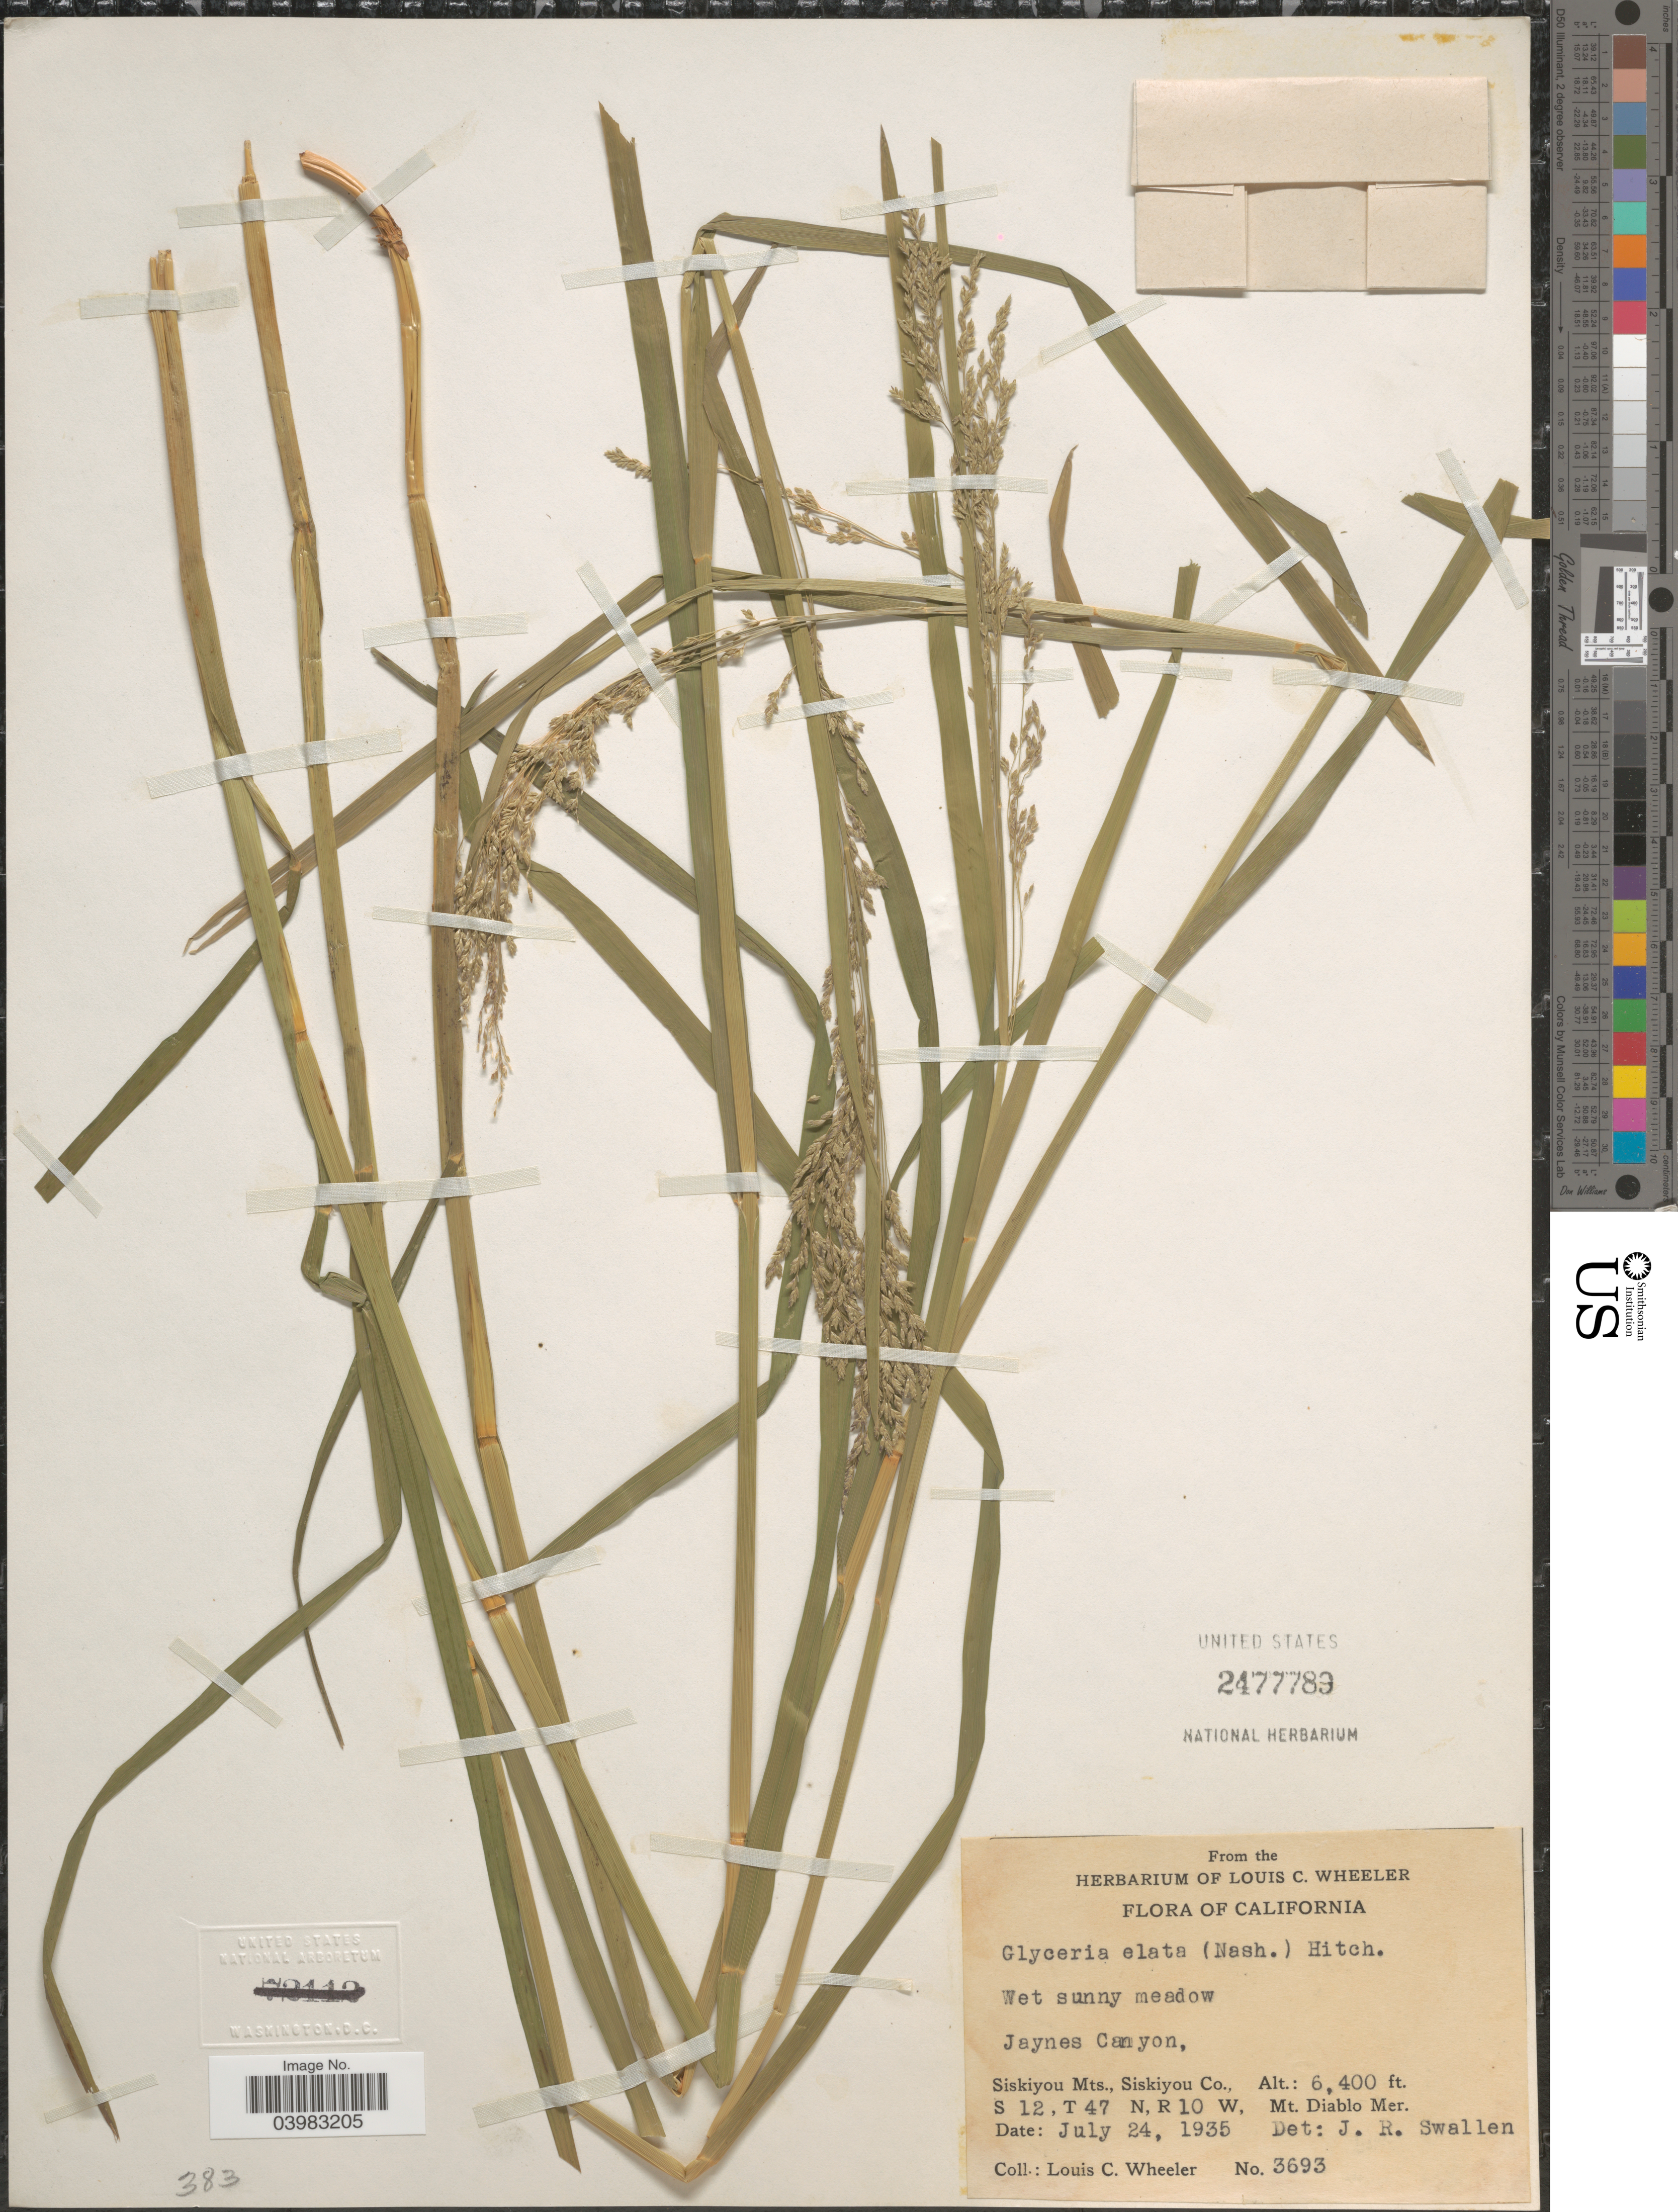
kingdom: Plantae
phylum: Tracheophyta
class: Liliopsida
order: Poales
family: Poaceae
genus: Glyceria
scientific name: Glyceria elata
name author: (Nash) M.E. Jones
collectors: L. C. Wheeler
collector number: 3693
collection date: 1935-07-24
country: United States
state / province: California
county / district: Siskiyou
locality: Jaynes Canyon, Siskiyou Mts., Siskiyou Co., S 12, T 47 N, R 10 W, Mt. Diablo Mer.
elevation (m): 1951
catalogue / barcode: US 2477789